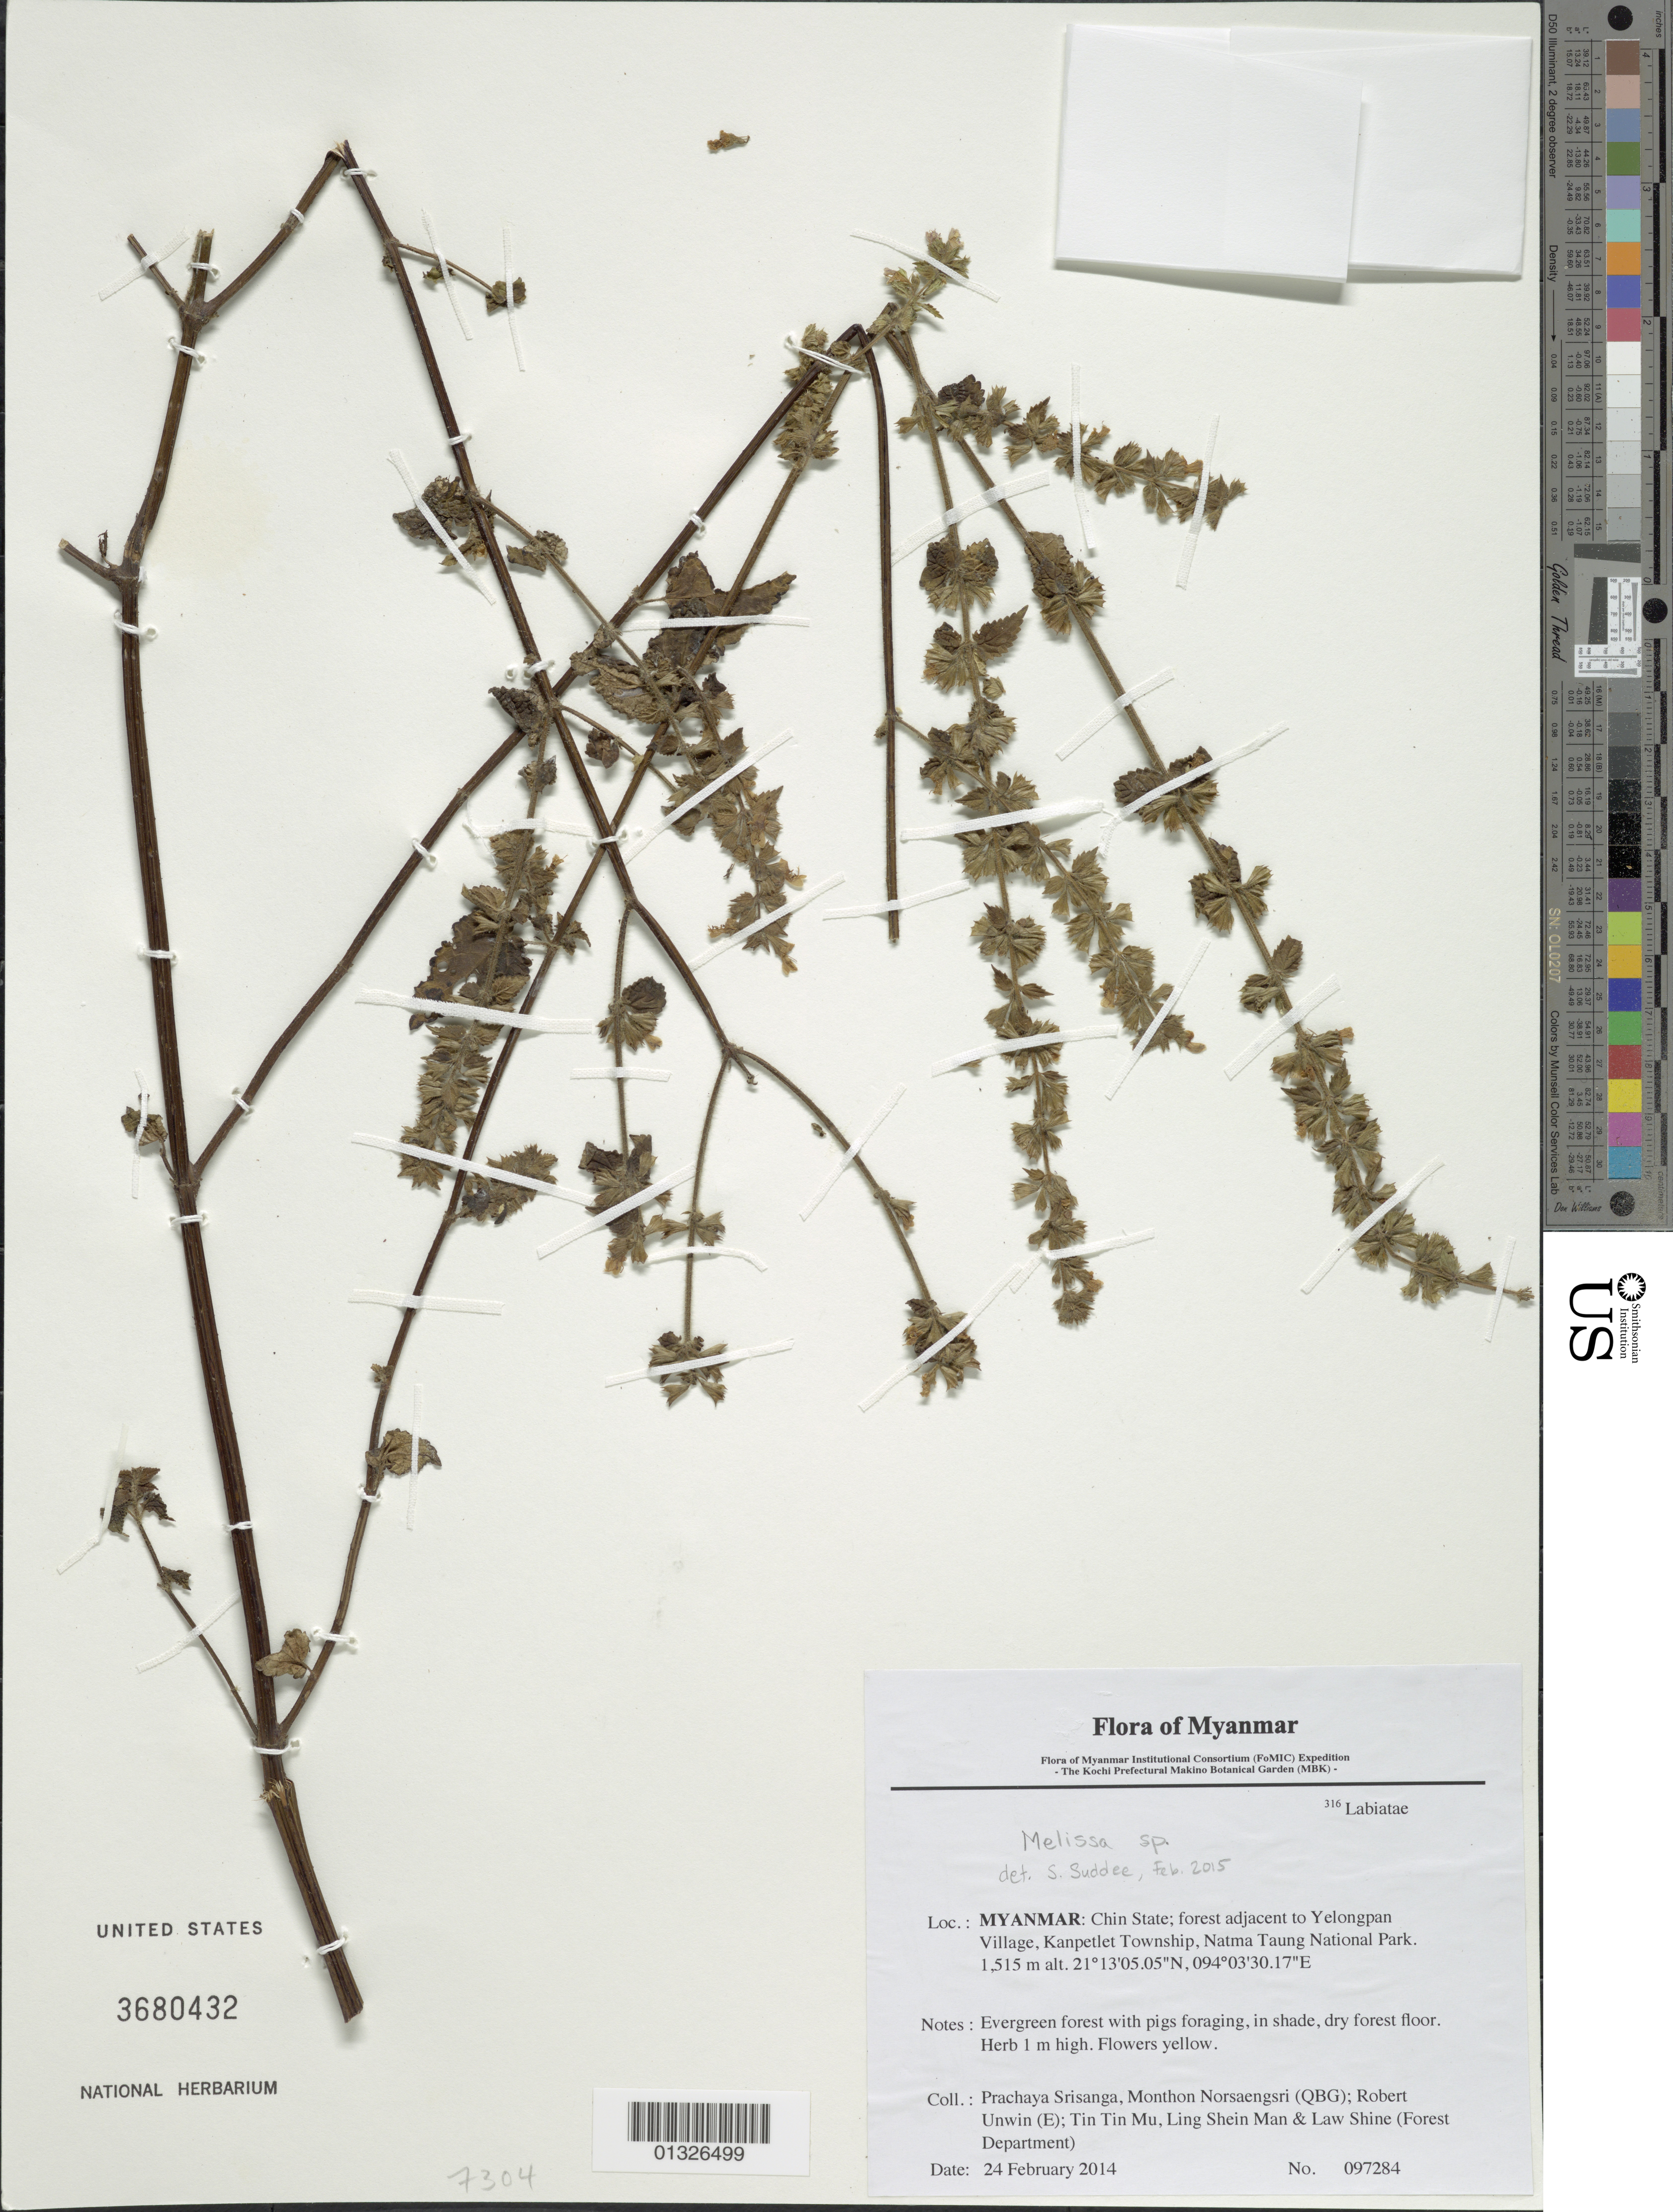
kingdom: Plantae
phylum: Tracheophyta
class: Magnoliopsida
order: Lamiales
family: Lamiaceae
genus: Melissa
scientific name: Melissa sp.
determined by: Suddee, S.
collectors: P. Srisanga, M. Norsaengsri, R. Unwin, Tin Tin Mu, Ling Shein Man & L. Shine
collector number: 97284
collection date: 2014-02-24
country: Myanmar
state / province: Chin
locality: Forest adjacent to Yelongpan Village, Kanpetlet Township, Natma Taung National Park.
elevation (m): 1515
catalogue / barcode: US 3680432